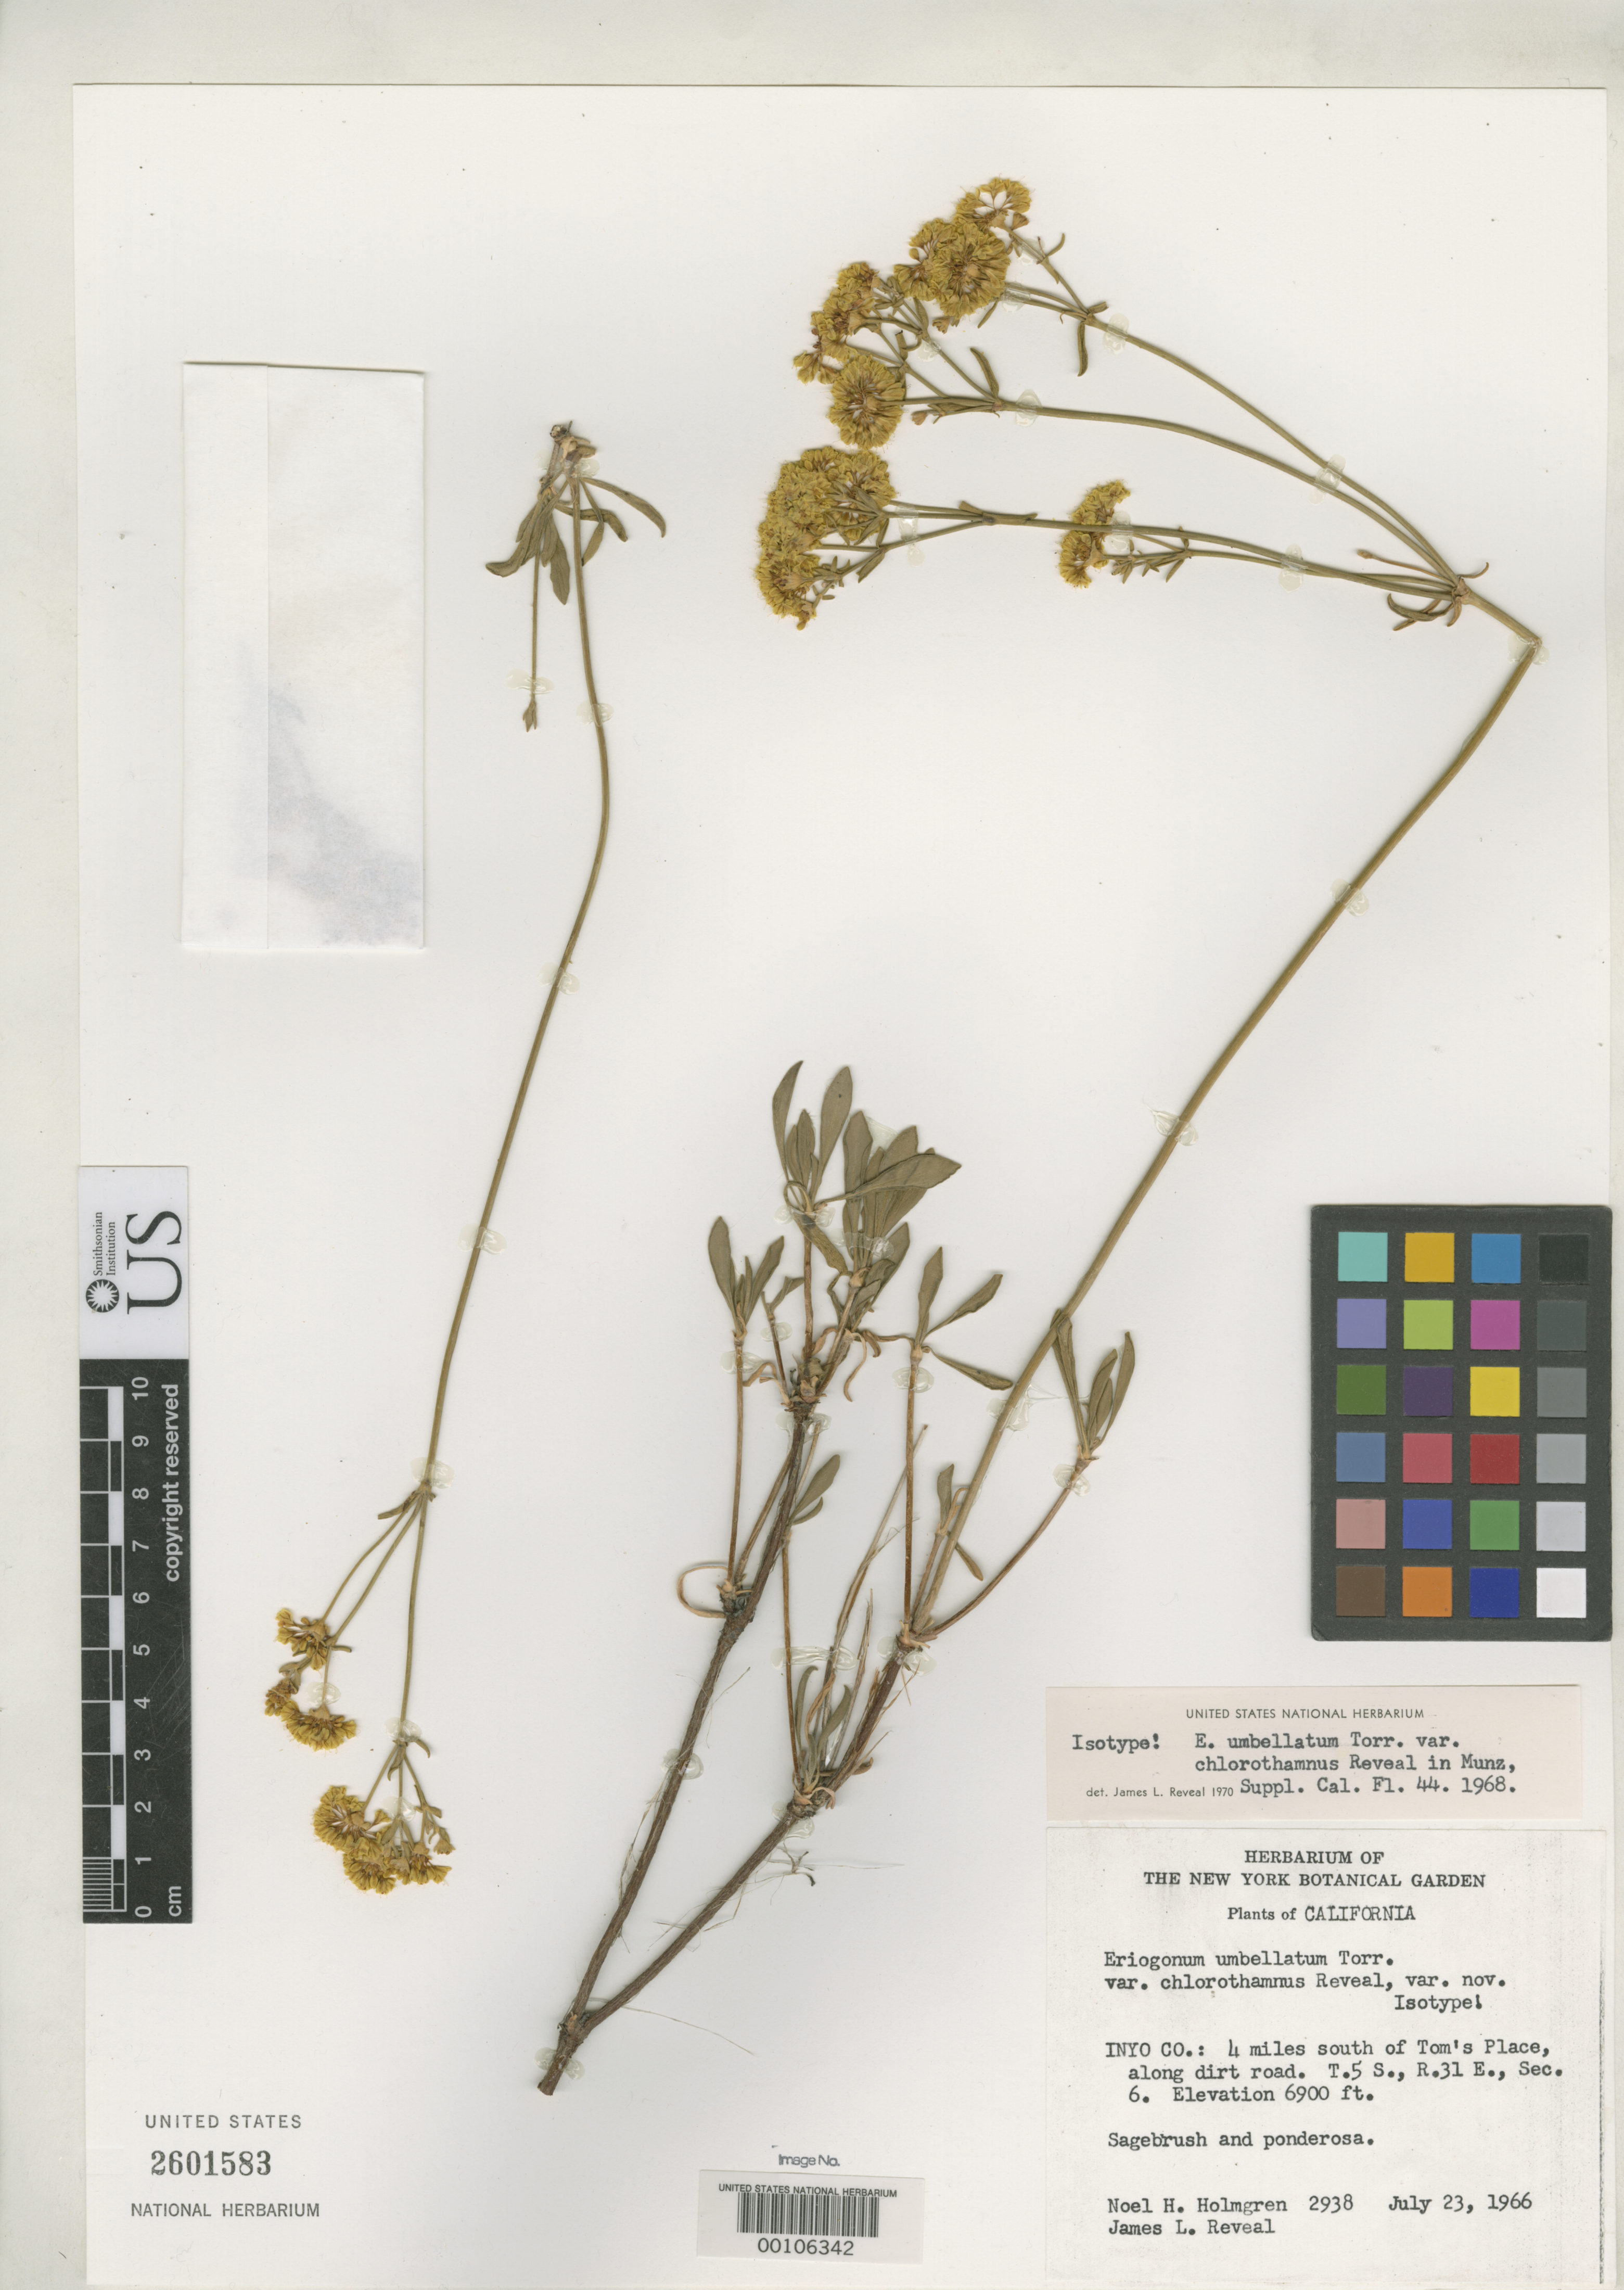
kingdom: Plantae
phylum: Tracheophyta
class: Magnoliopsida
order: Caryophyllales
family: Polygonaceae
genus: Eriogonum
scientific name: Eriogonum umbellatum var. chlorothamnus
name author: Reveal in Munz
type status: Isotype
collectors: A. H. Holmgren & J. L. Reveal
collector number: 2938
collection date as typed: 23 Jul 1966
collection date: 1966-07-23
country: United States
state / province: California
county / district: Inyo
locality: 4 miles S of Tom's place.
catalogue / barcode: US 2601583